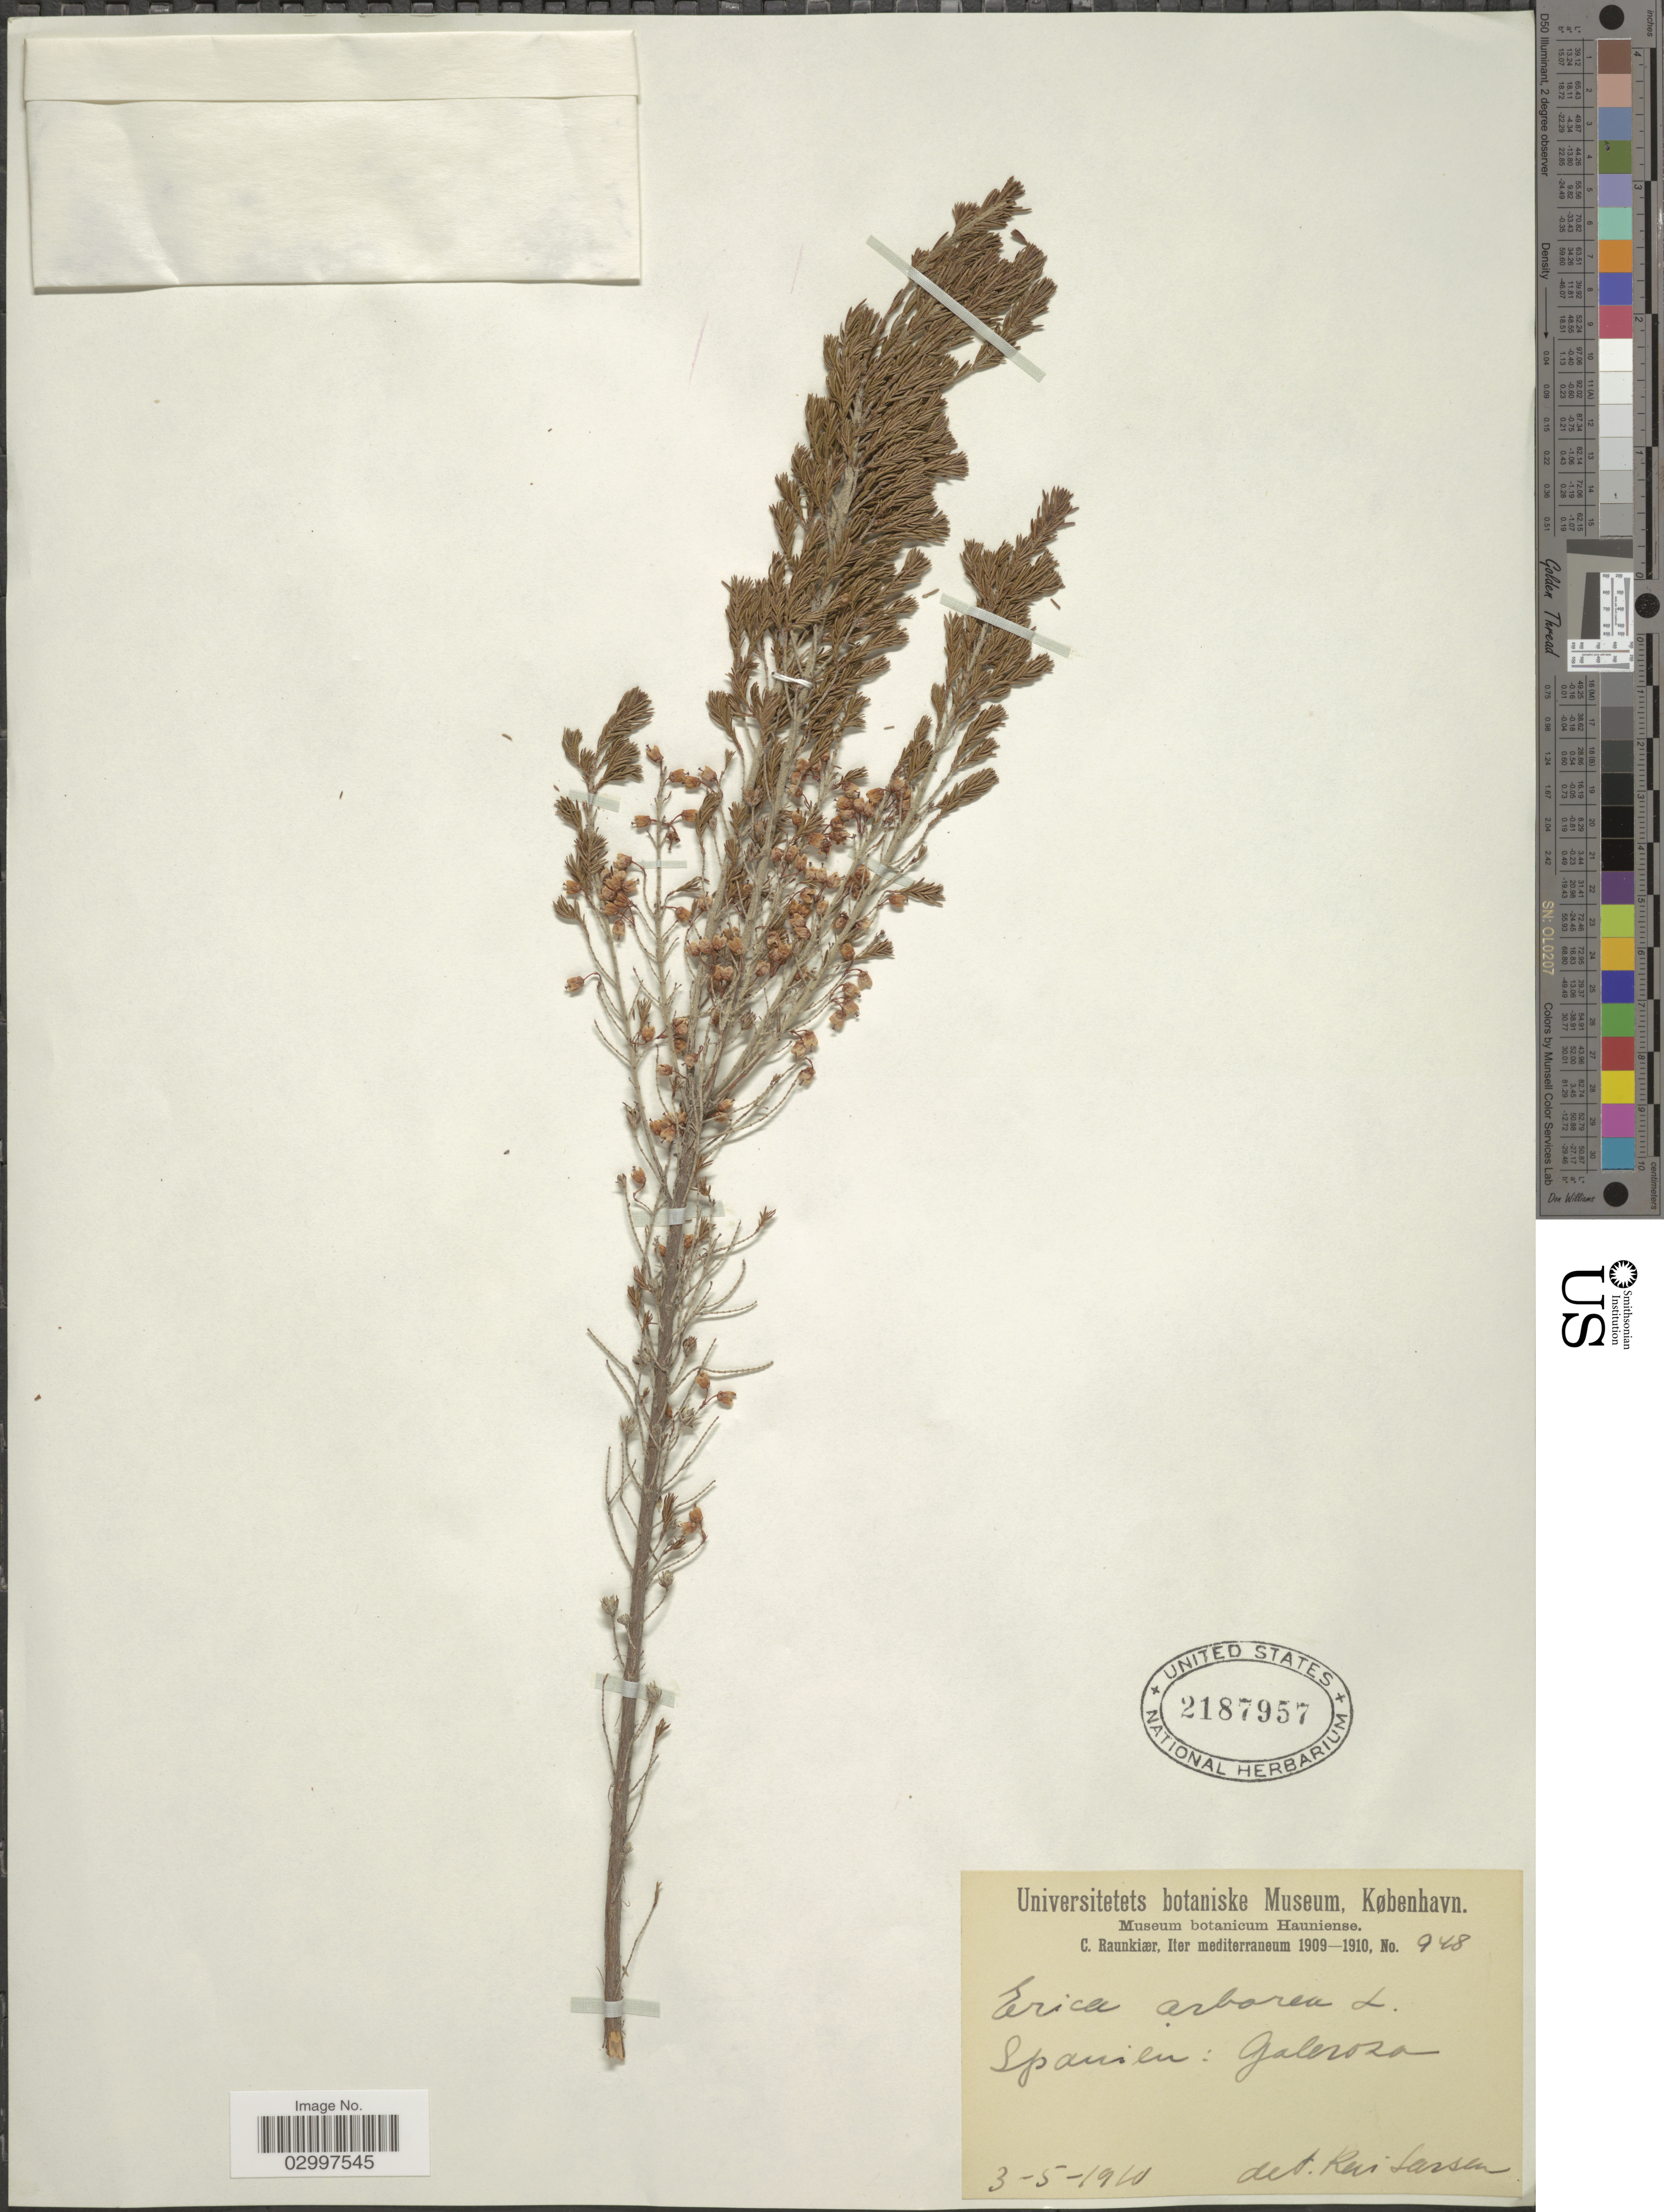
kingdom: Plantae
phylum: Tracheophyta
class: Magnoliopsida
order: Ericales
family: Ericaceae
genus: Erica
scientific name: Erica arborea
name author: L.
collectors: C. Raunkiær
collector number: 948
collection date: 1910-05-03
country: Spain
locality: Iter mediterraneum. Spanien: Galeroza.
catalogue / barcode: US 2187957